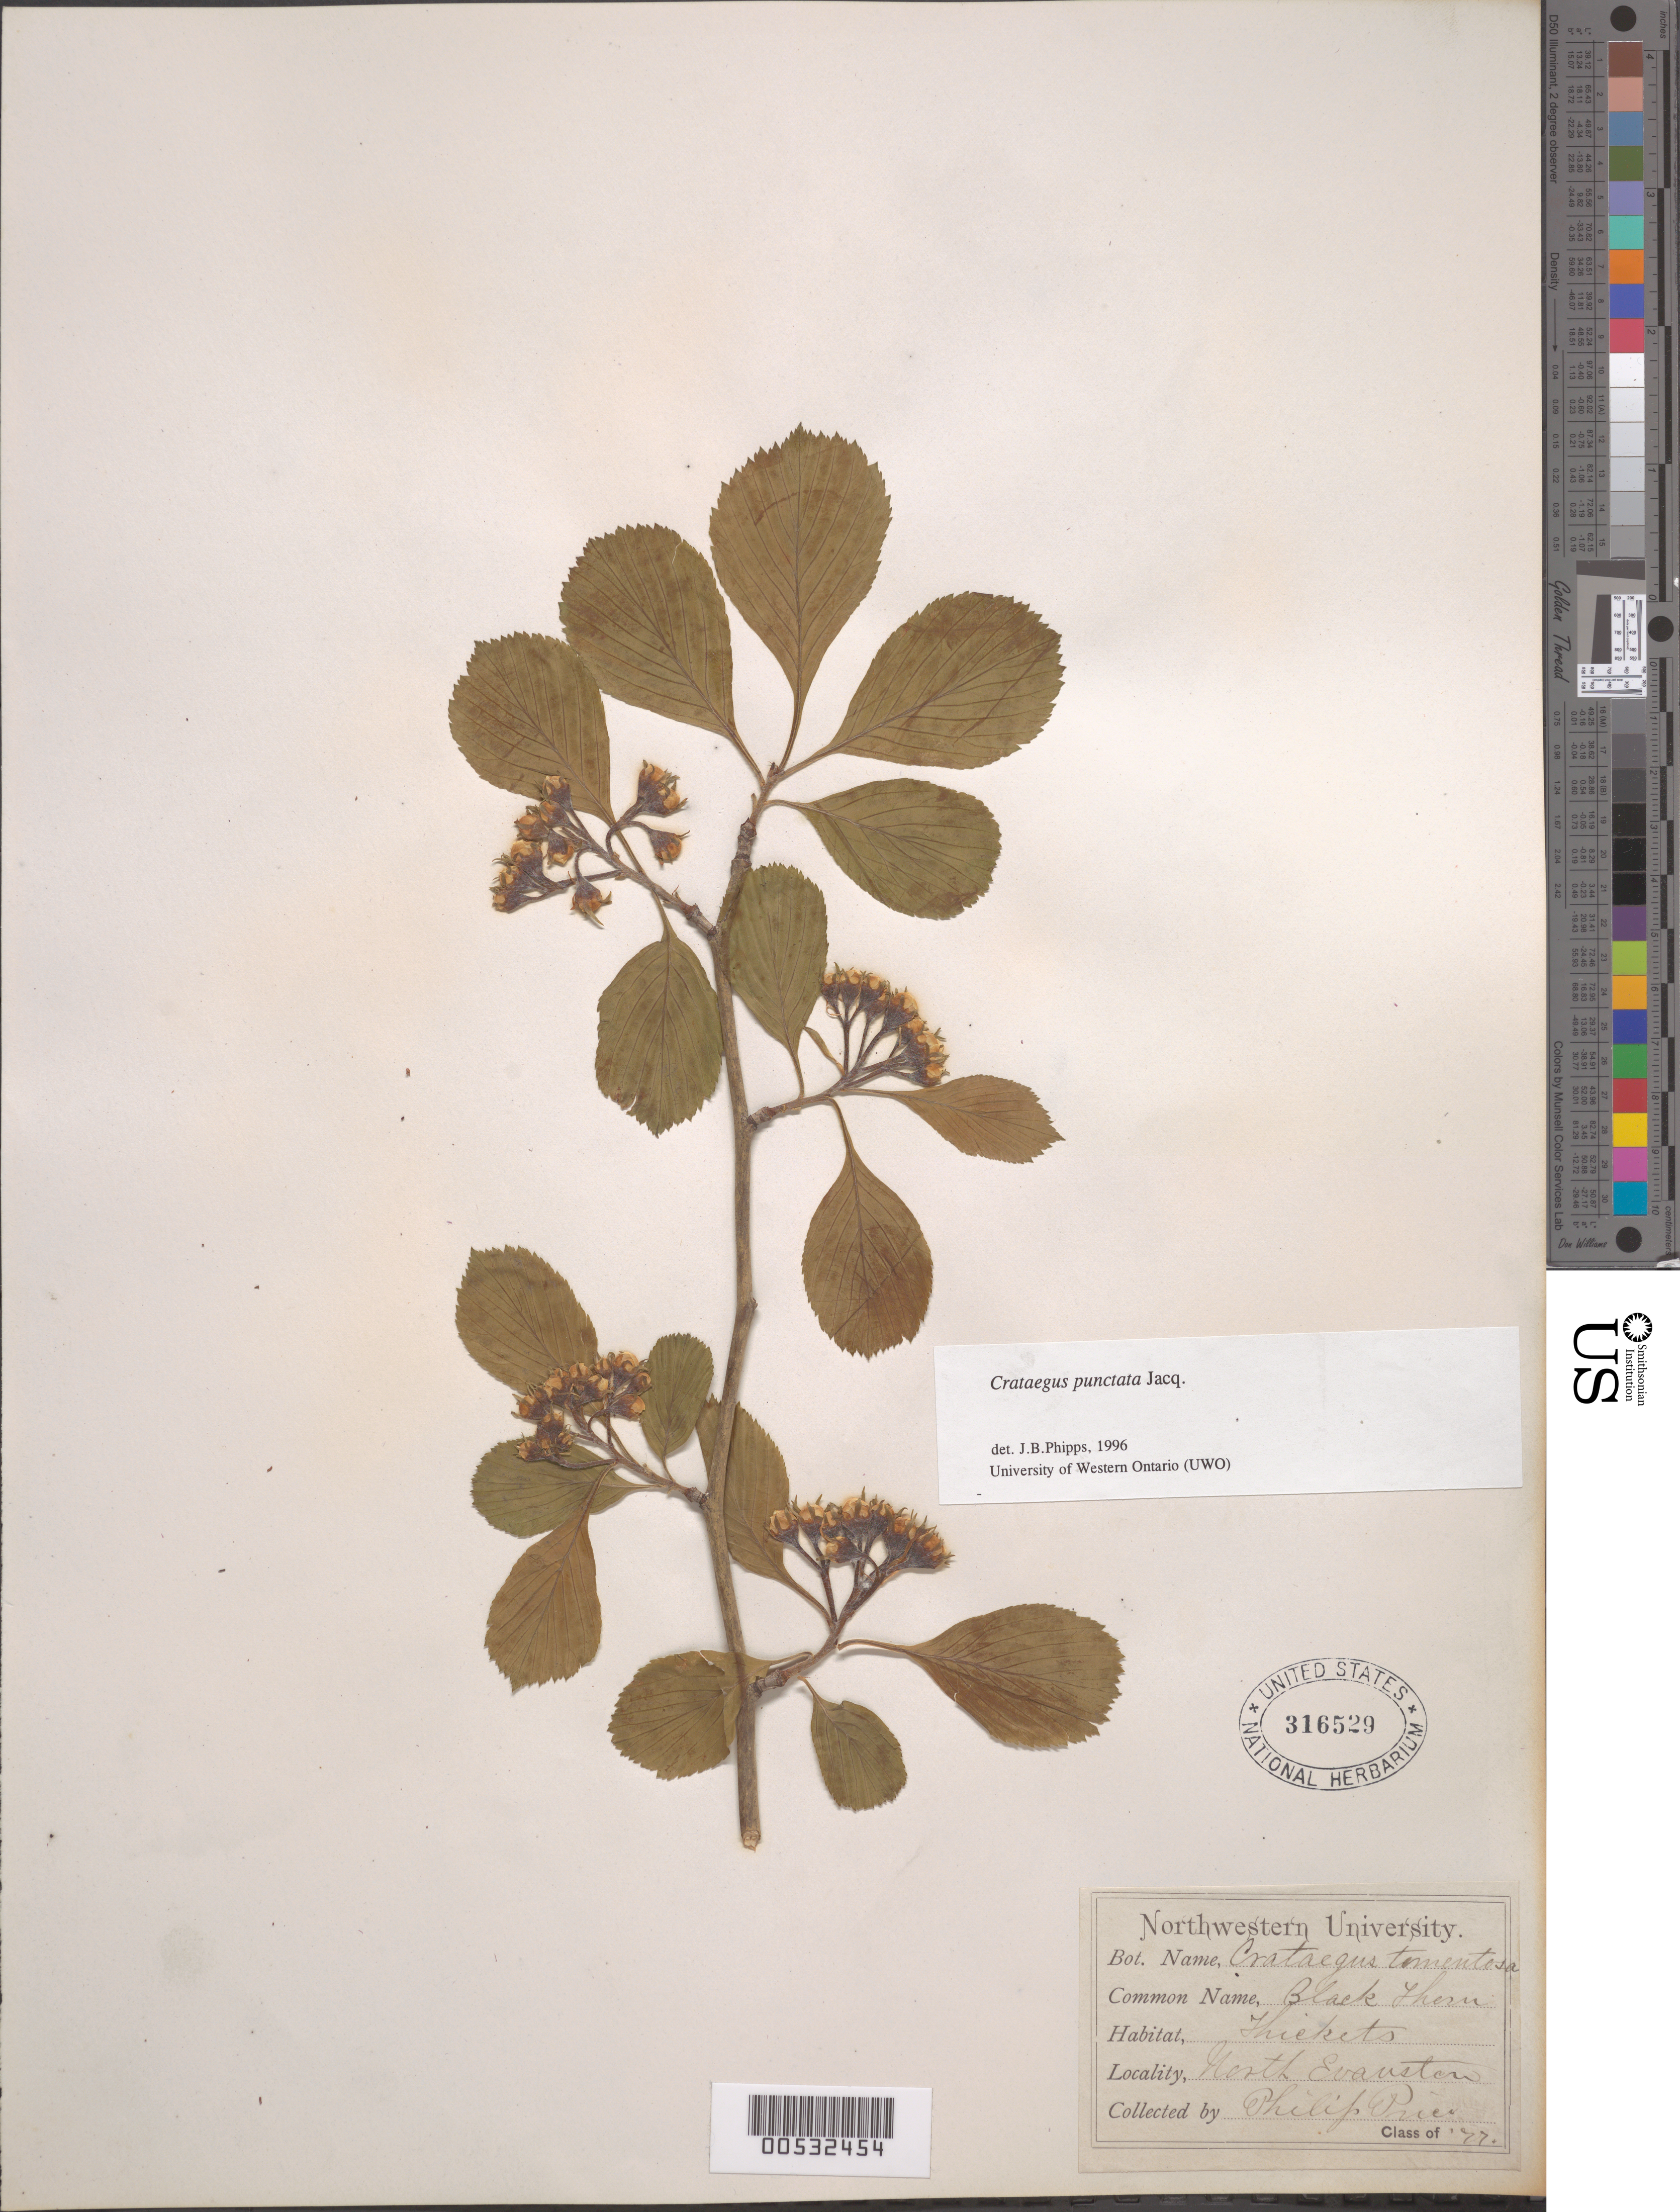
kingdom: Plantae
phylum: Tracheophyta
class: Magnoliopsida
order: Rosales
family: Rosaceae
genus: Crataegus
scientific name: Crataegus punctata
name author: Jacq.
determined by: Phipps, James B., (UWO), University of Western Ontario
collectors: P. Price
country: United States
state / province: Illinois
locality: North Evanston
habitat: Thickets.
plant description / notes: Common name: Black Thorn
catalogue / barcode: US 316529